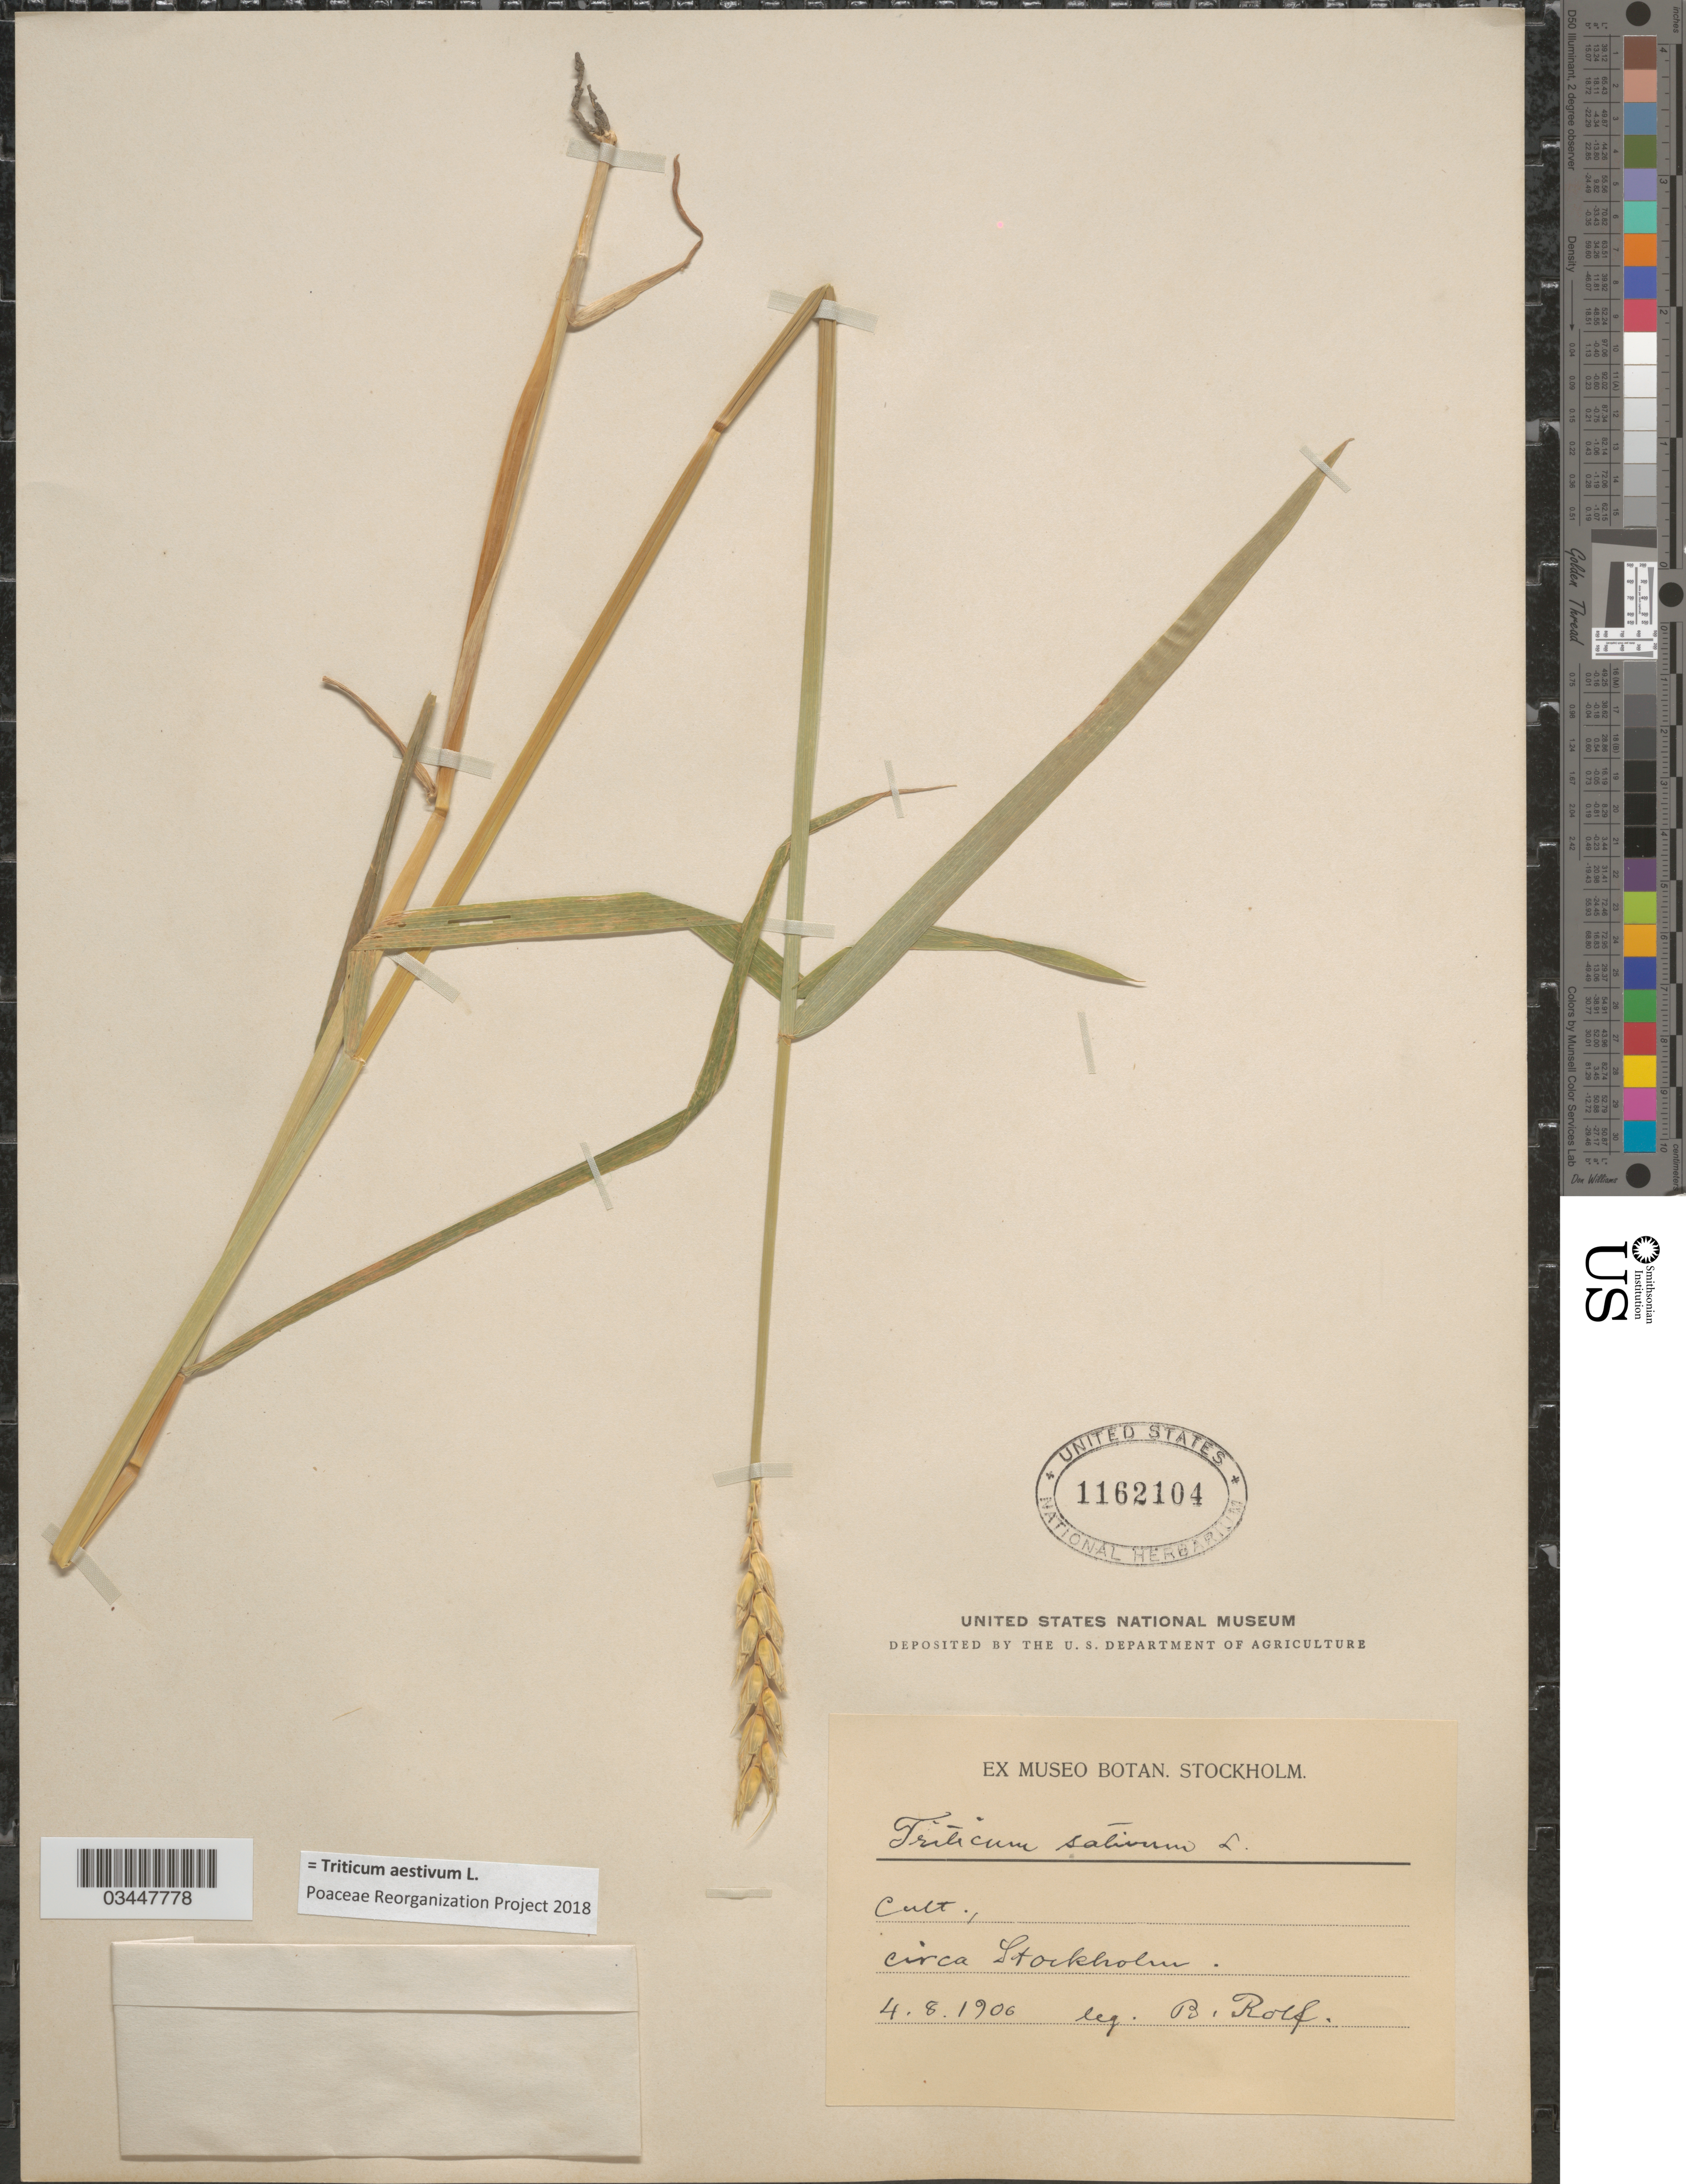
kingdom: Plantae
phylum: Tracheophyta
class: Liliopsida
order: Poales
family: Poaceae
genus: Triticum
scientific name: Triticum aestivum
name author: L.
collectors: B. Rolf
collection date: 1906-08-04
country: Sweden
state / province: Stockholm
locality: Cult., circa Stockholm.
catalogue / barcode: US 1162104